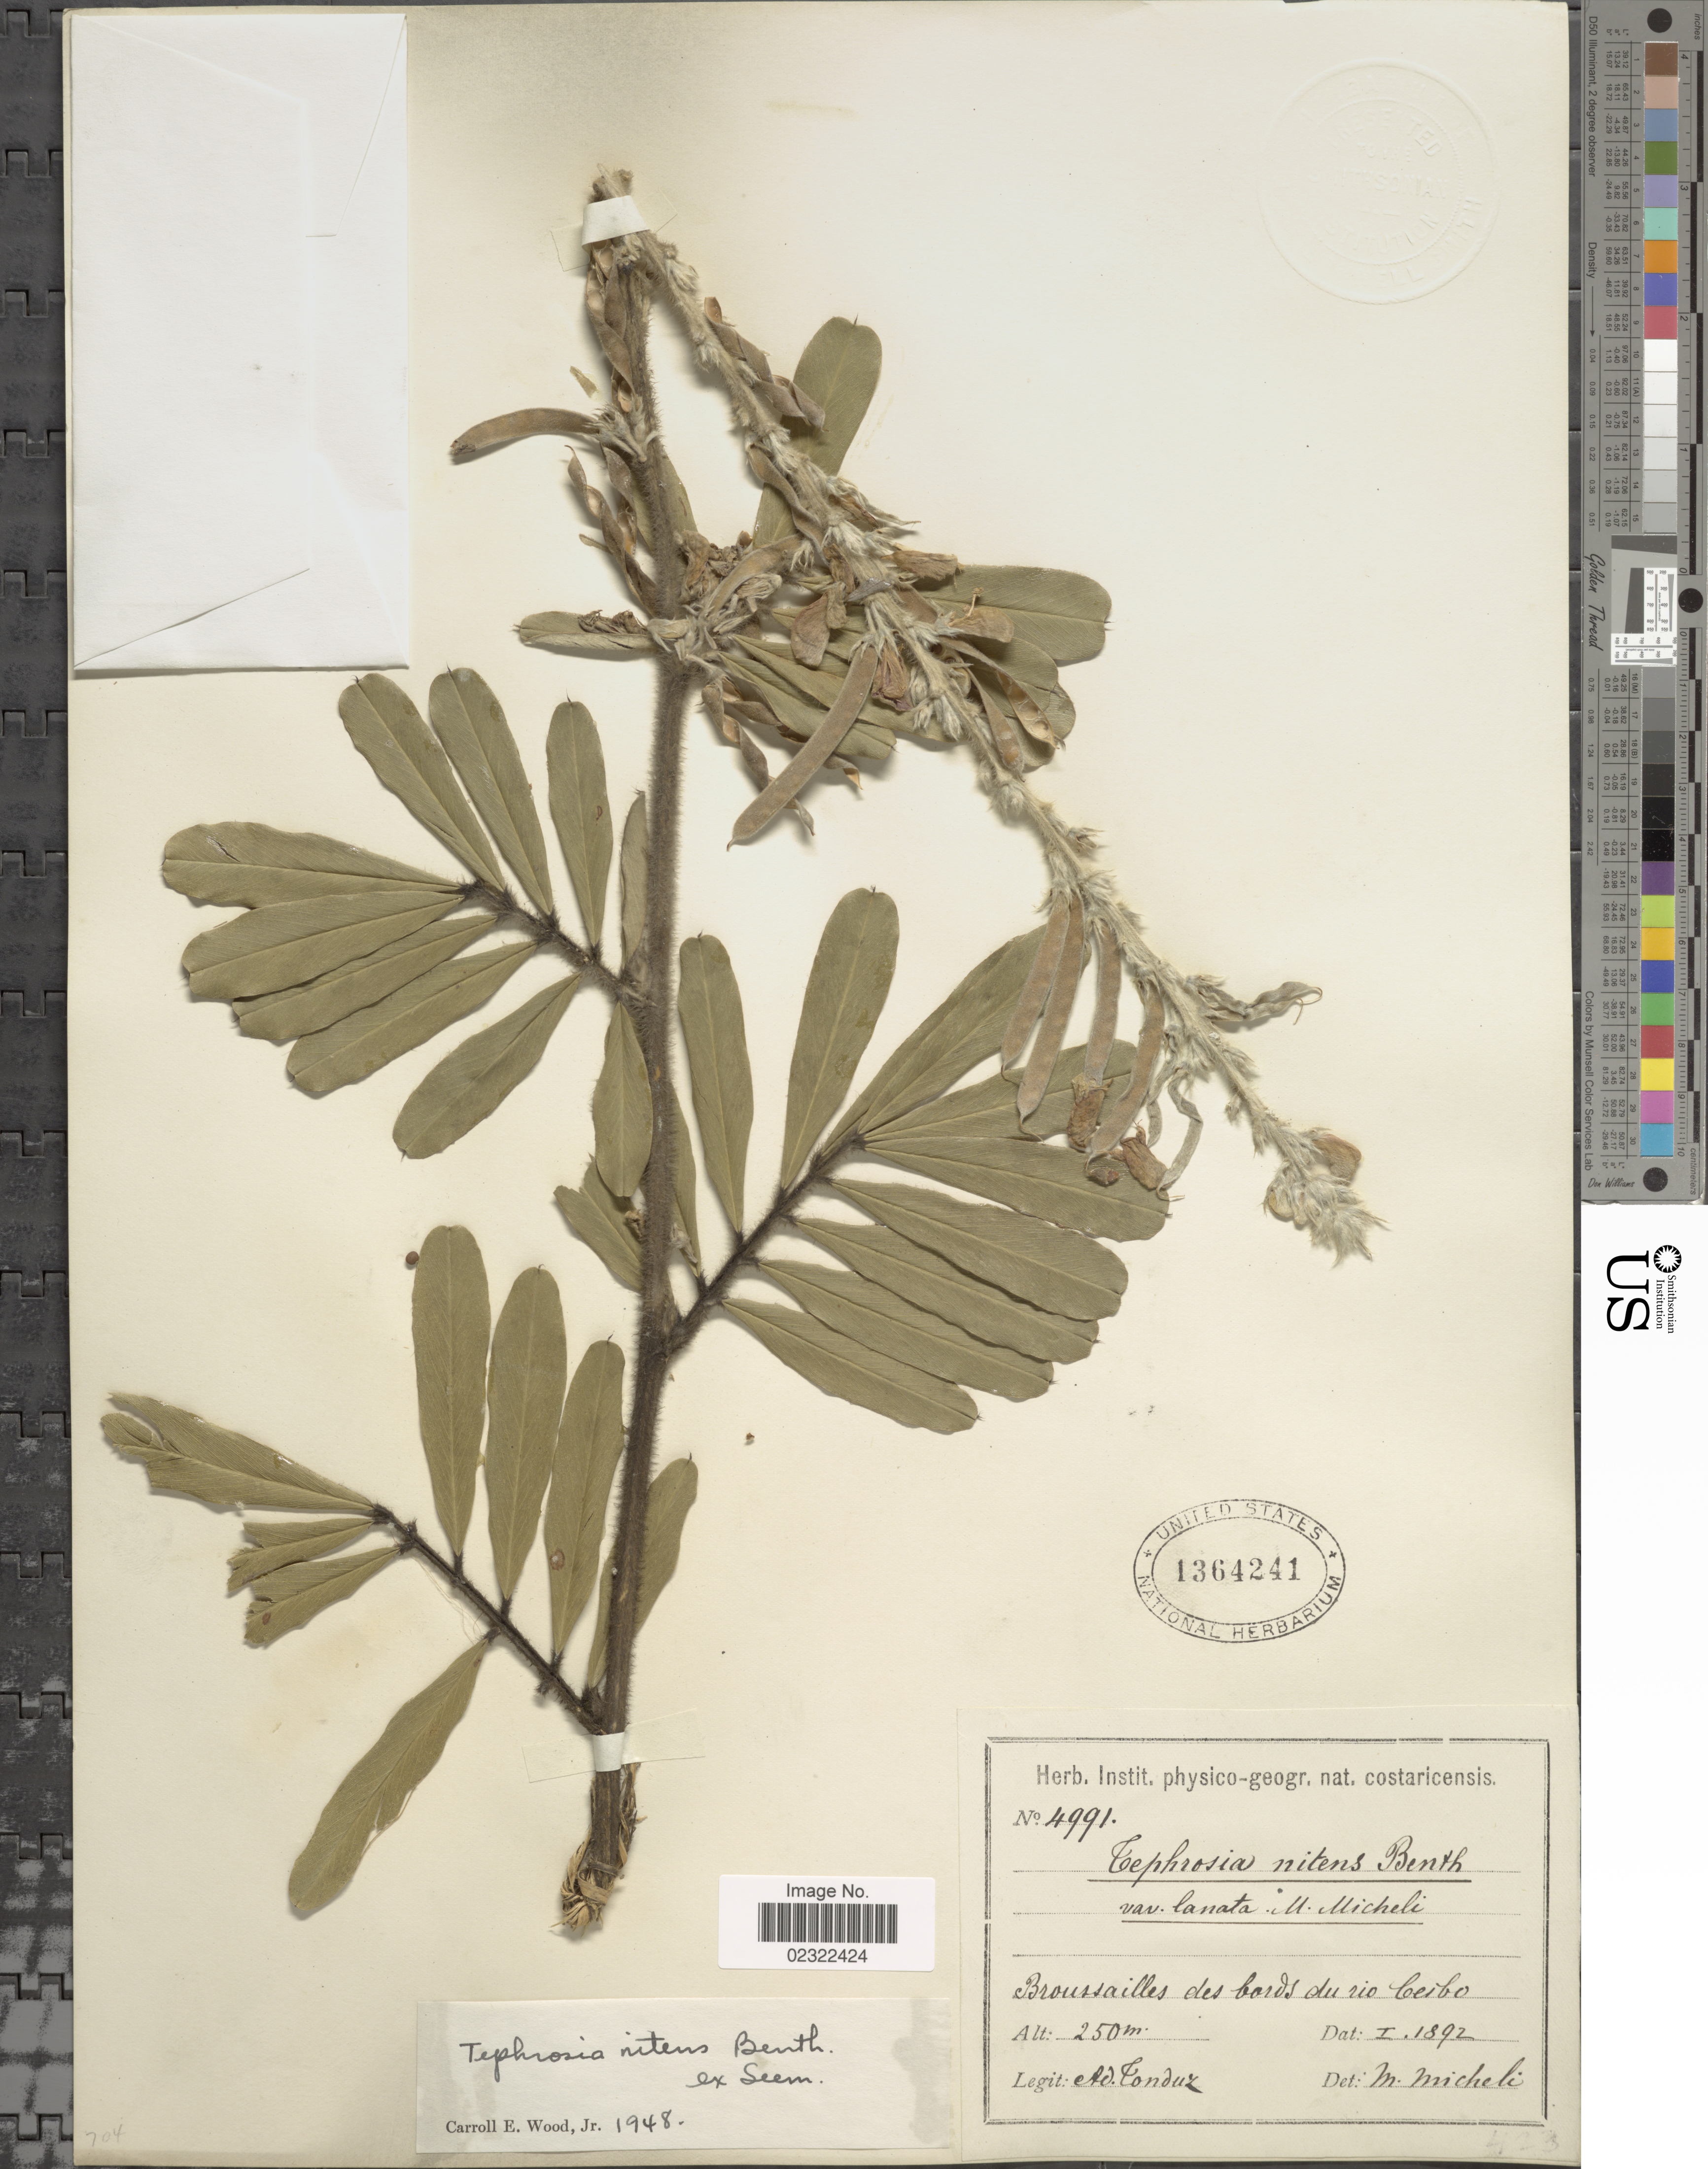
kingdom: Plantae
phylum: Tracheophyta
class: Magnoliopsida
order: Fabales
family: Fabaceae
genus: Tephrosia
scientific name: Tephrosia nitens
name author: Benth.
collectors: A. Tonduz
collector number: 4991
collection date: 1892-01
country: Costa Rica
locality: Broussailles des bords du rio Ceibo.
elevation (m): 250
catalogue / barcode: US 1364241